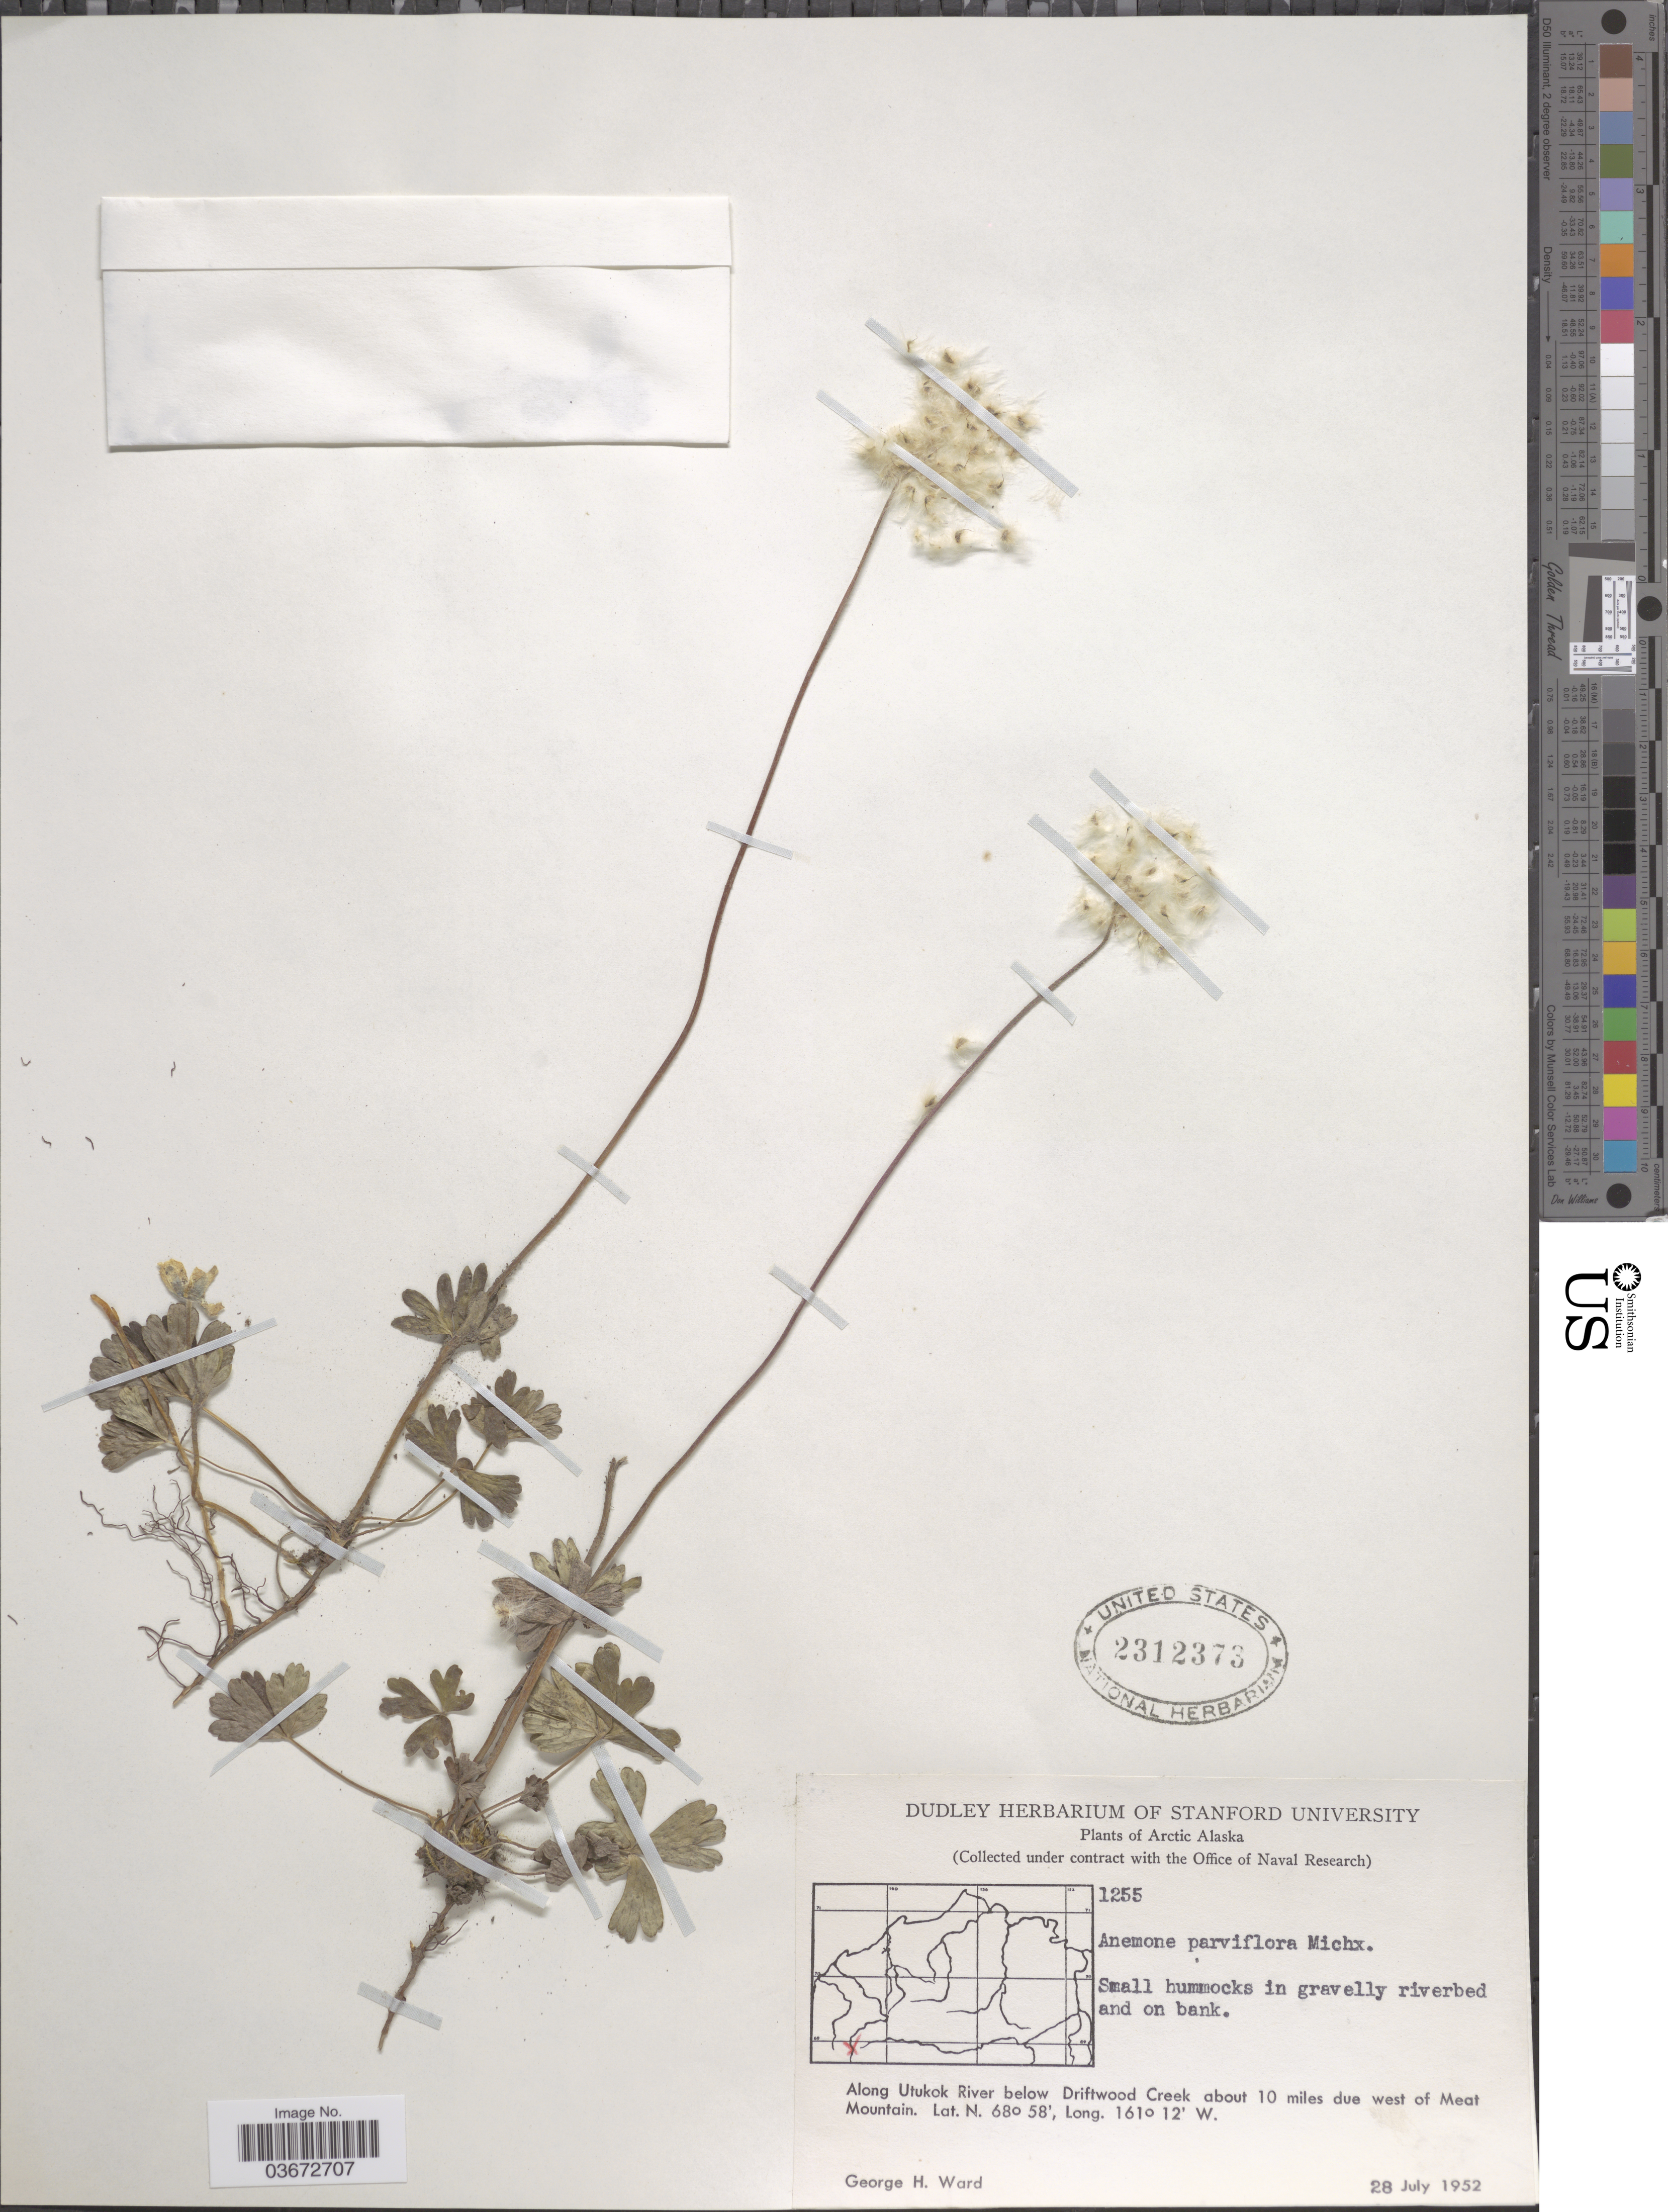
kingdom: Plantae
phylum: Tracheophyta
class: Magnoliopsida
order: Ranunculales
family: Ranunculaceae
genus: Anemone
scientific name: Anemone parviflora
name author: Michx.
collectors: G. H. Ward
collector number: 1255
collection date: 1952-07-28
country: United States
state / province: Alaska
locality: Arctic Alaska. Along Utukok River below Driftwood Creek about 10 miles due west of Meat Mountain.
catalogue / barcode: US 2312373